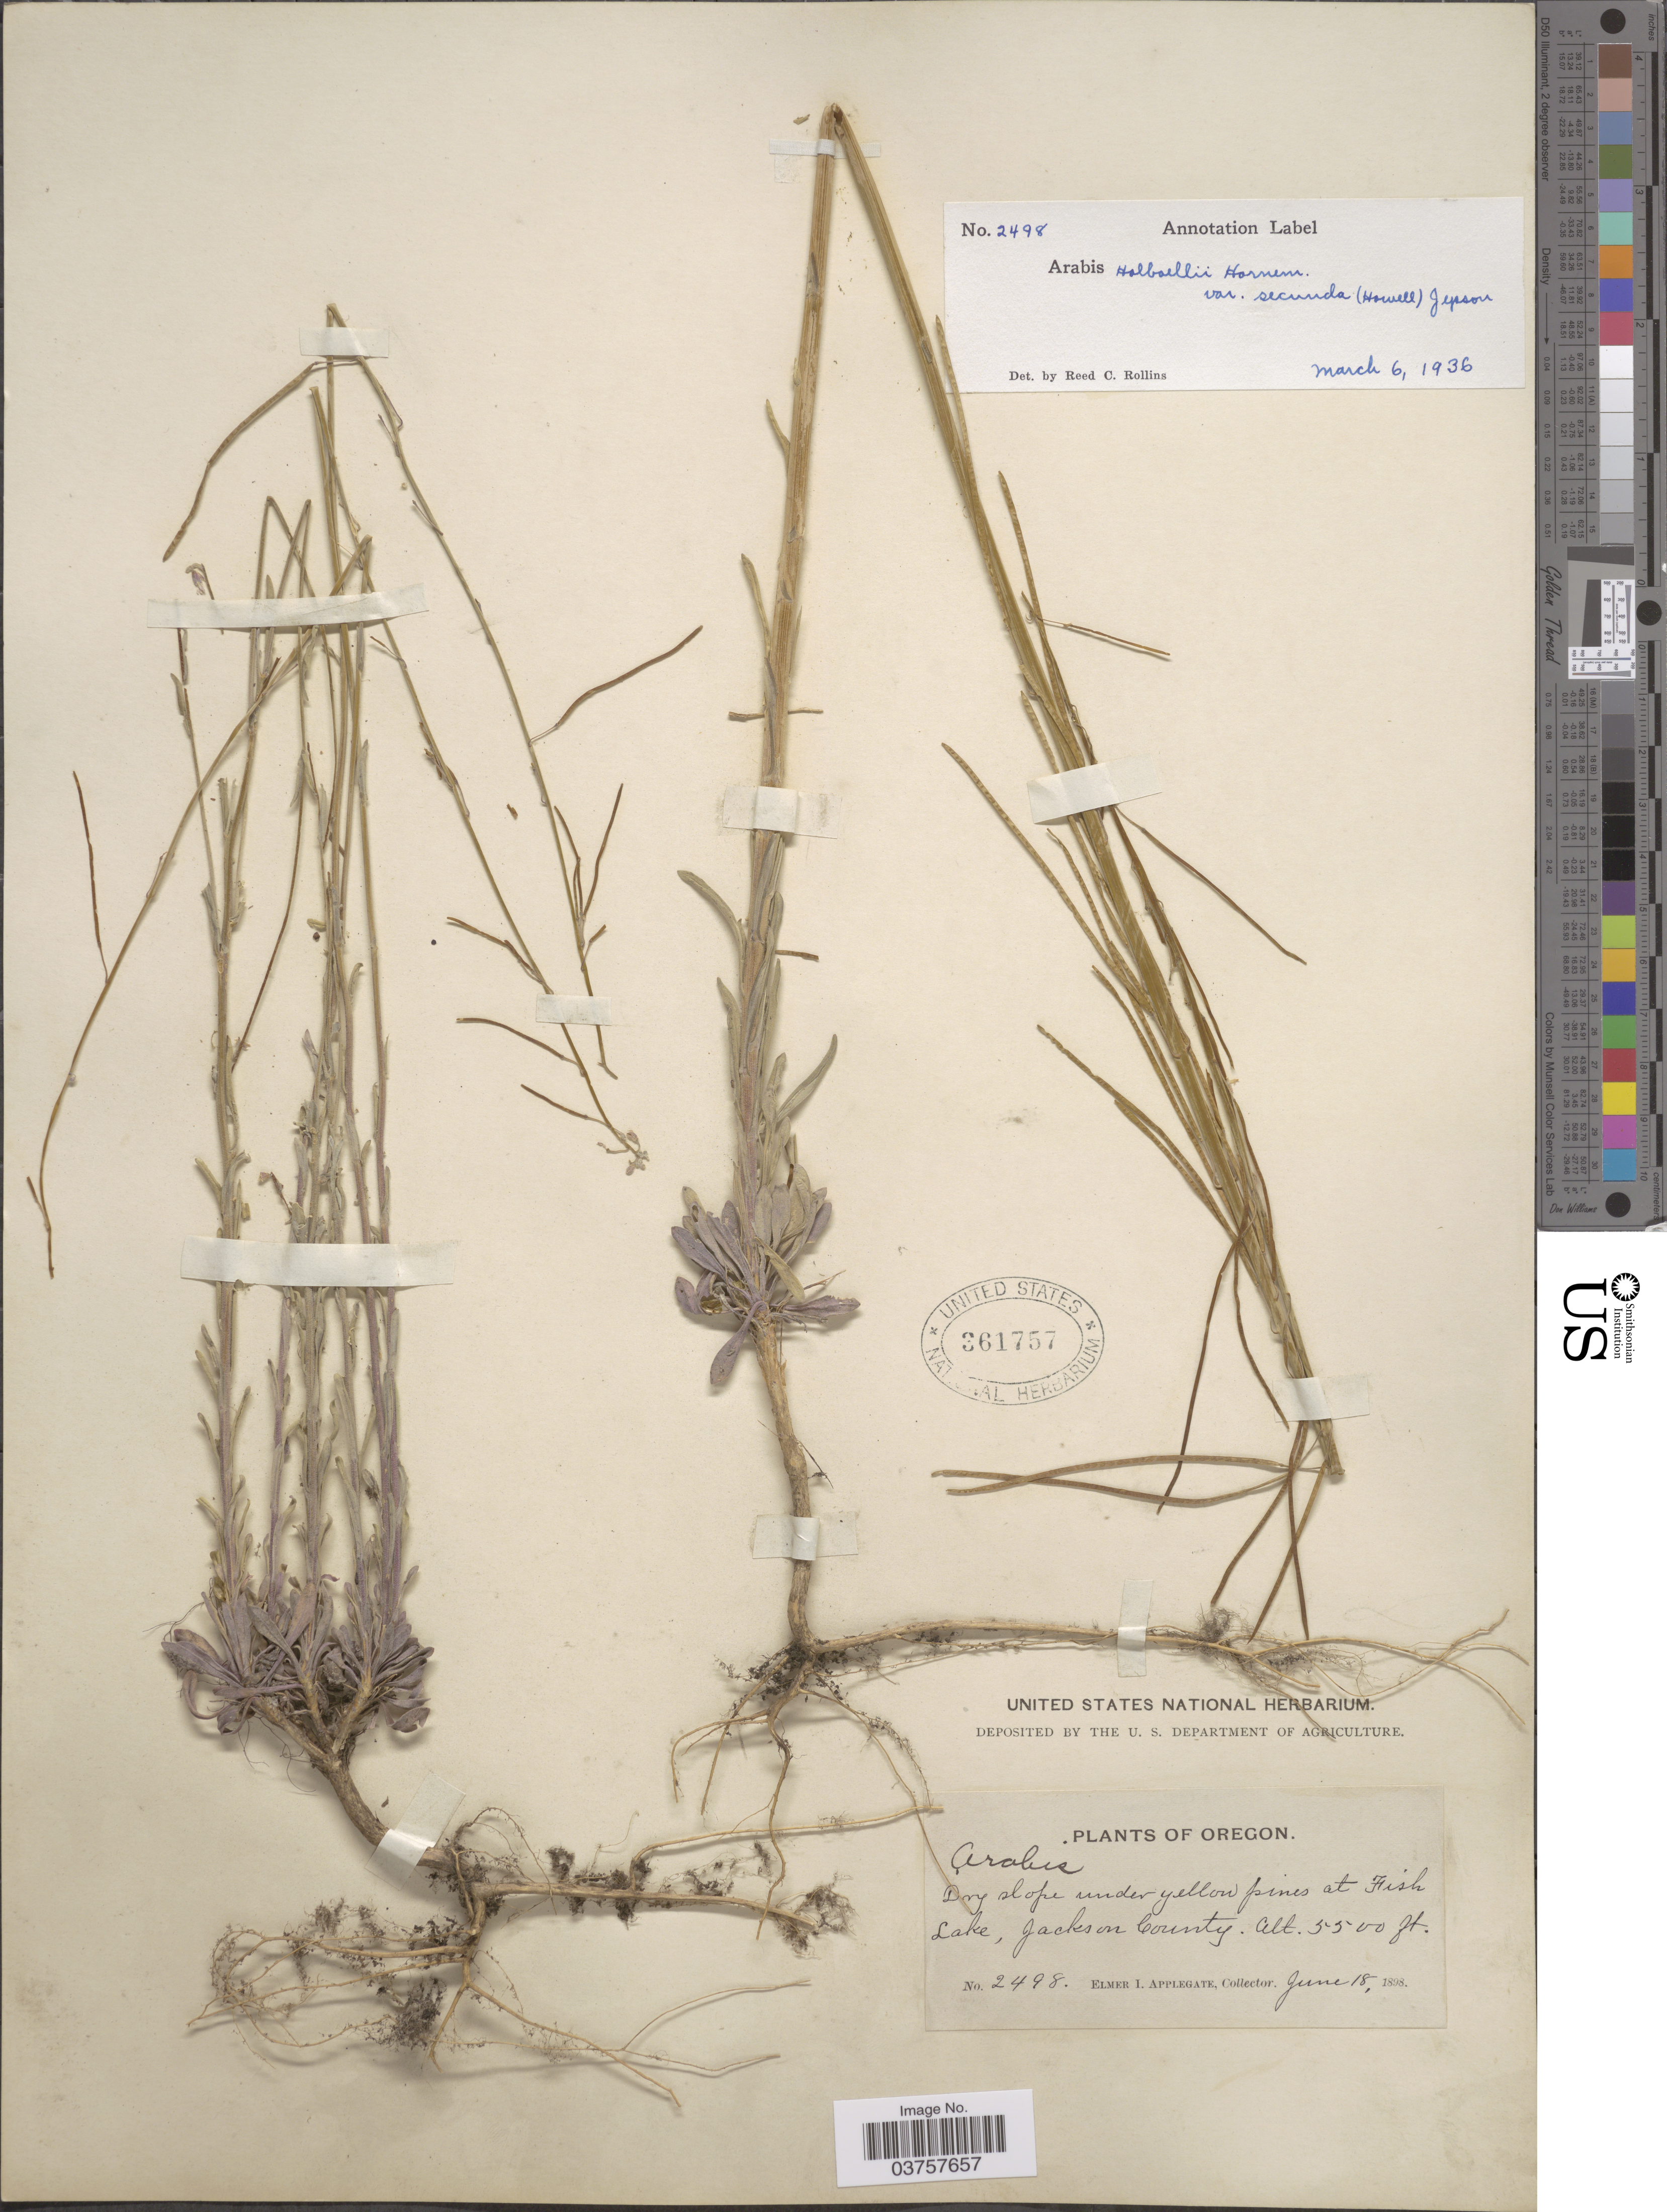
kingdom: Plantae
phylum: Tracheophyta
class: Magnoliopsida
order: Brassicales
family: Brassicaceae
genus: Arabis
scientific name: Arabis holboellii var. retrofracta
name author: Rydb.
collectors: E. I. Applegate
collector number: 2498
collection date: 1898-06-18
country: United States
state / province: Oregon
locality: Dry slope under yellow pines at Fish Lake, Jackson County.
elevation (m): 1676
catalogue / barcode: US 361757